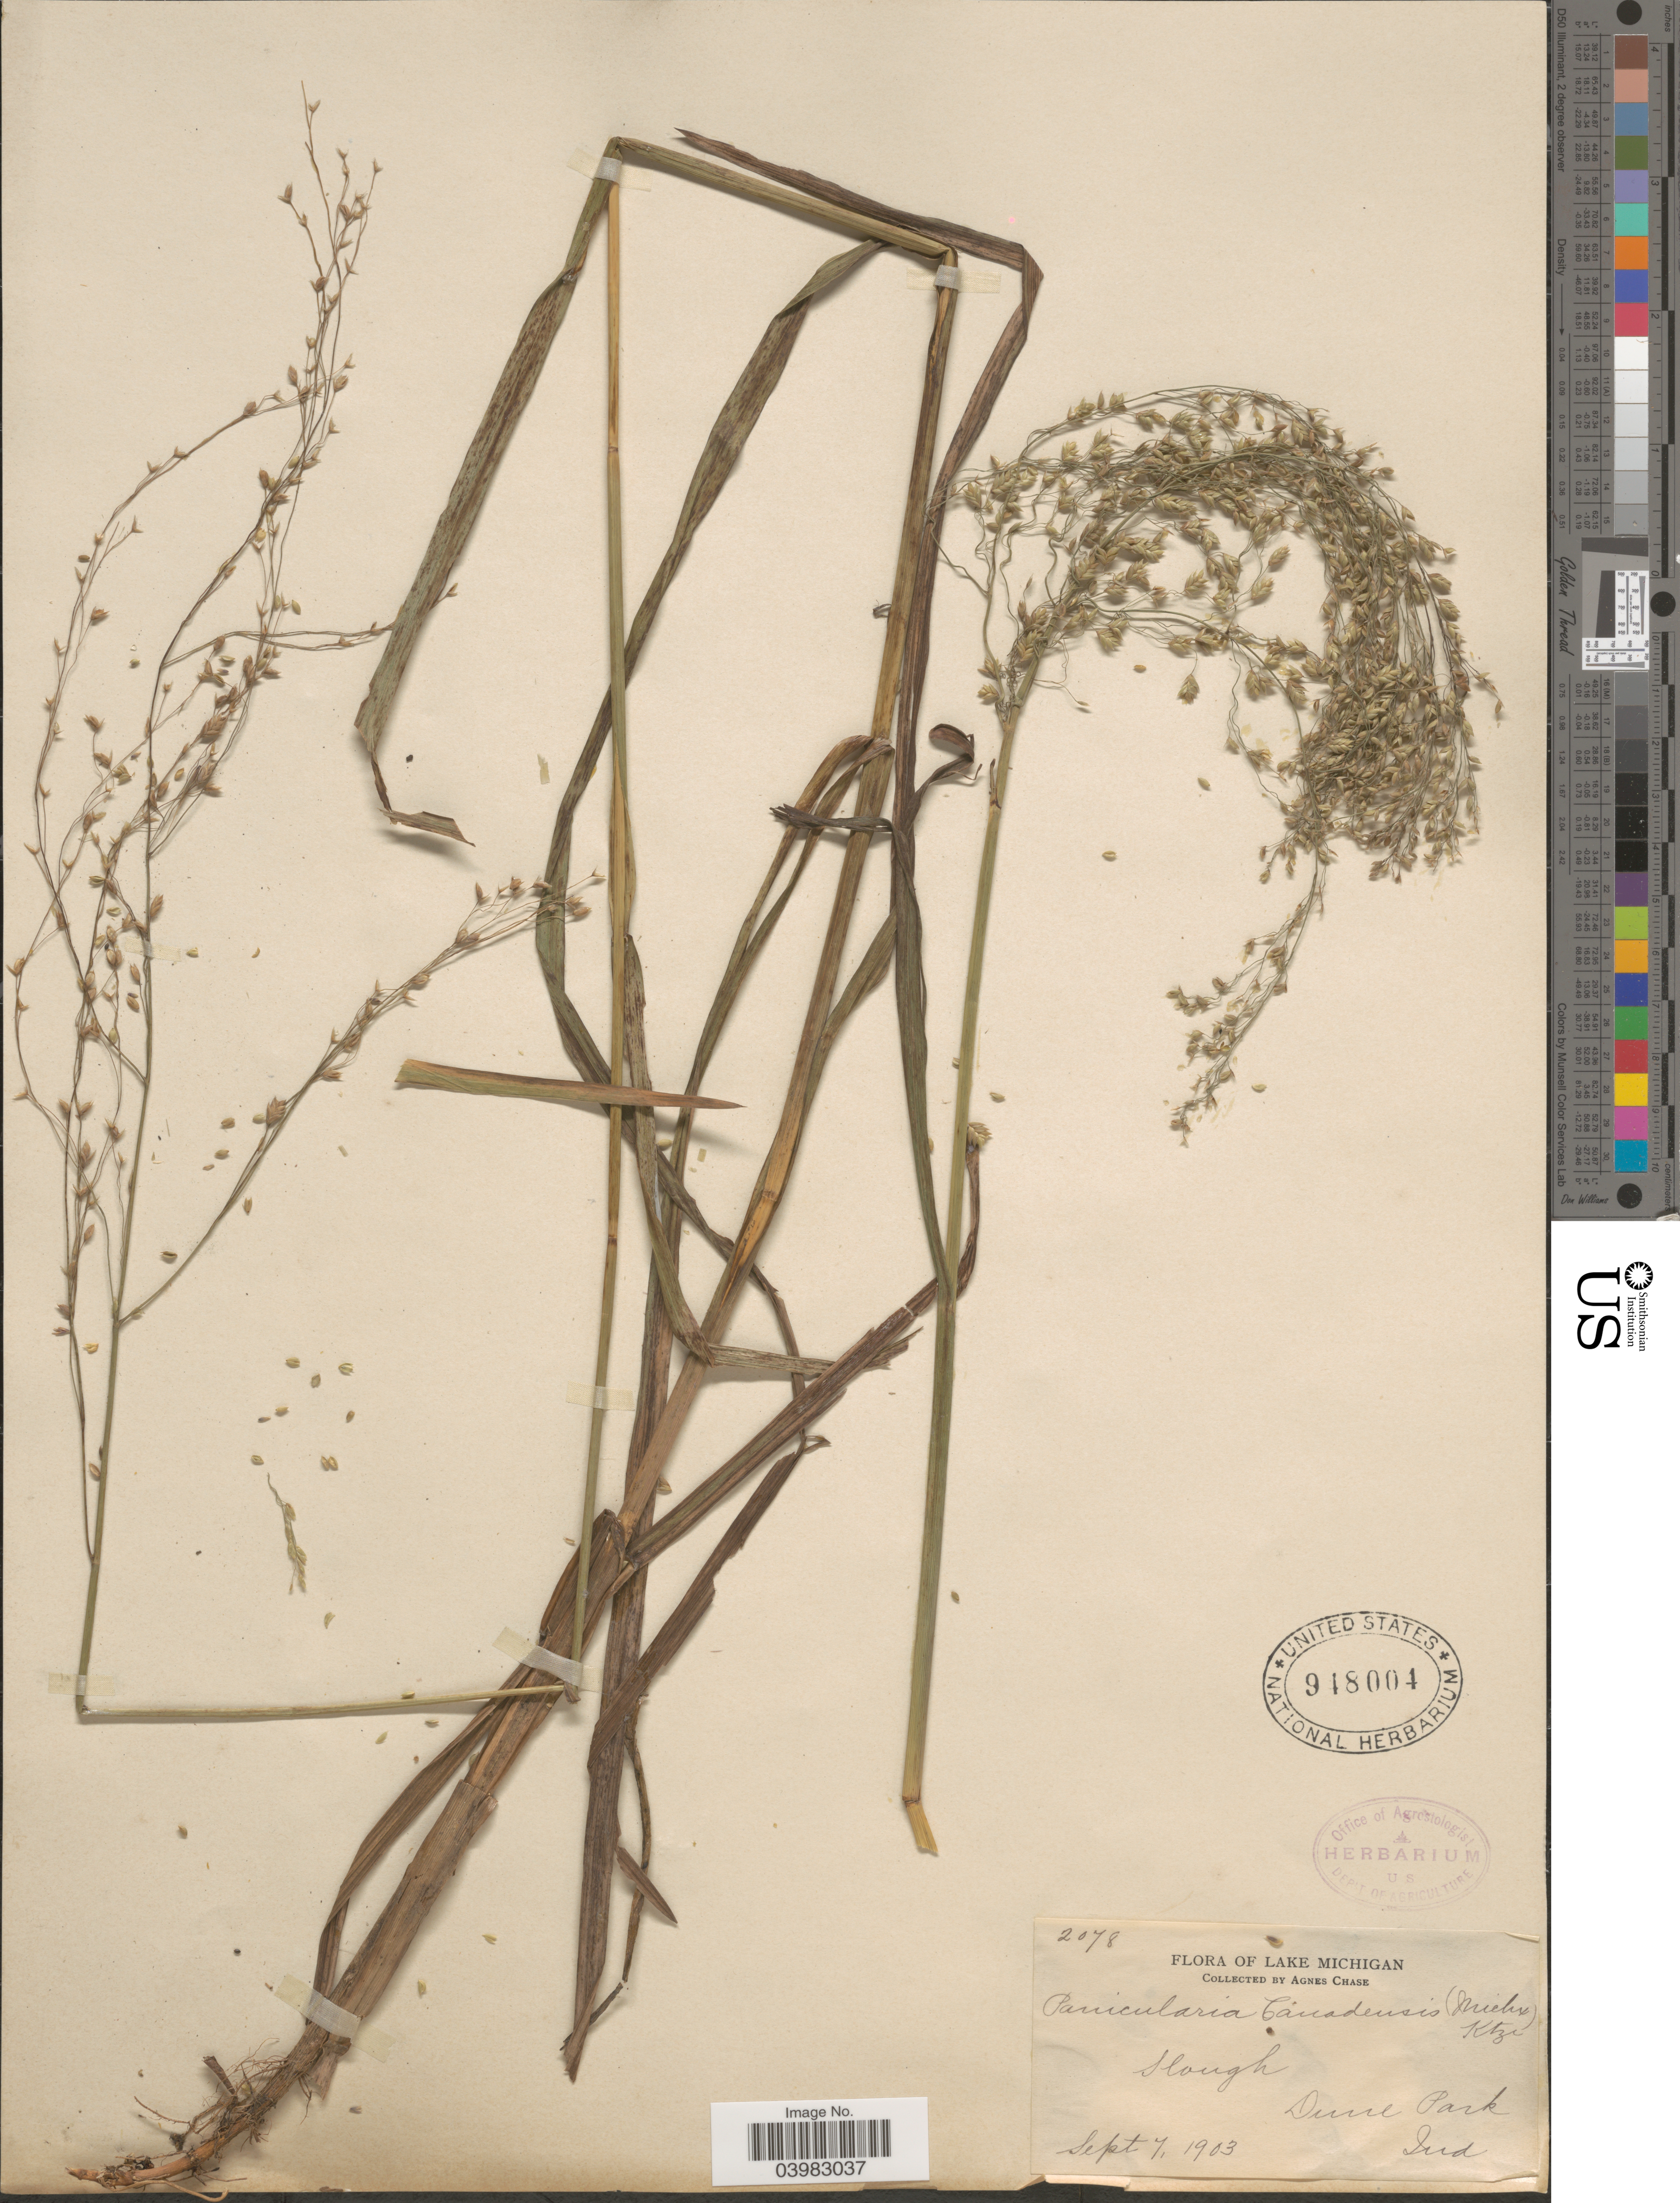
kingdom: Plantae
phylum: Tracheophyta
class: Liliopsida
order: Poales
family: Poaceae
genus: Glyceria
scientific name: Glyceria canadensis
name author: (Michx.) Trin.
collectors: A. Chase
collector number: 2078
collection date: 1903-09-07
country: United States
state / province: Indiana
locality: Lake Michigan. Slough Dune Park.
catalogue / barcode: US 948004